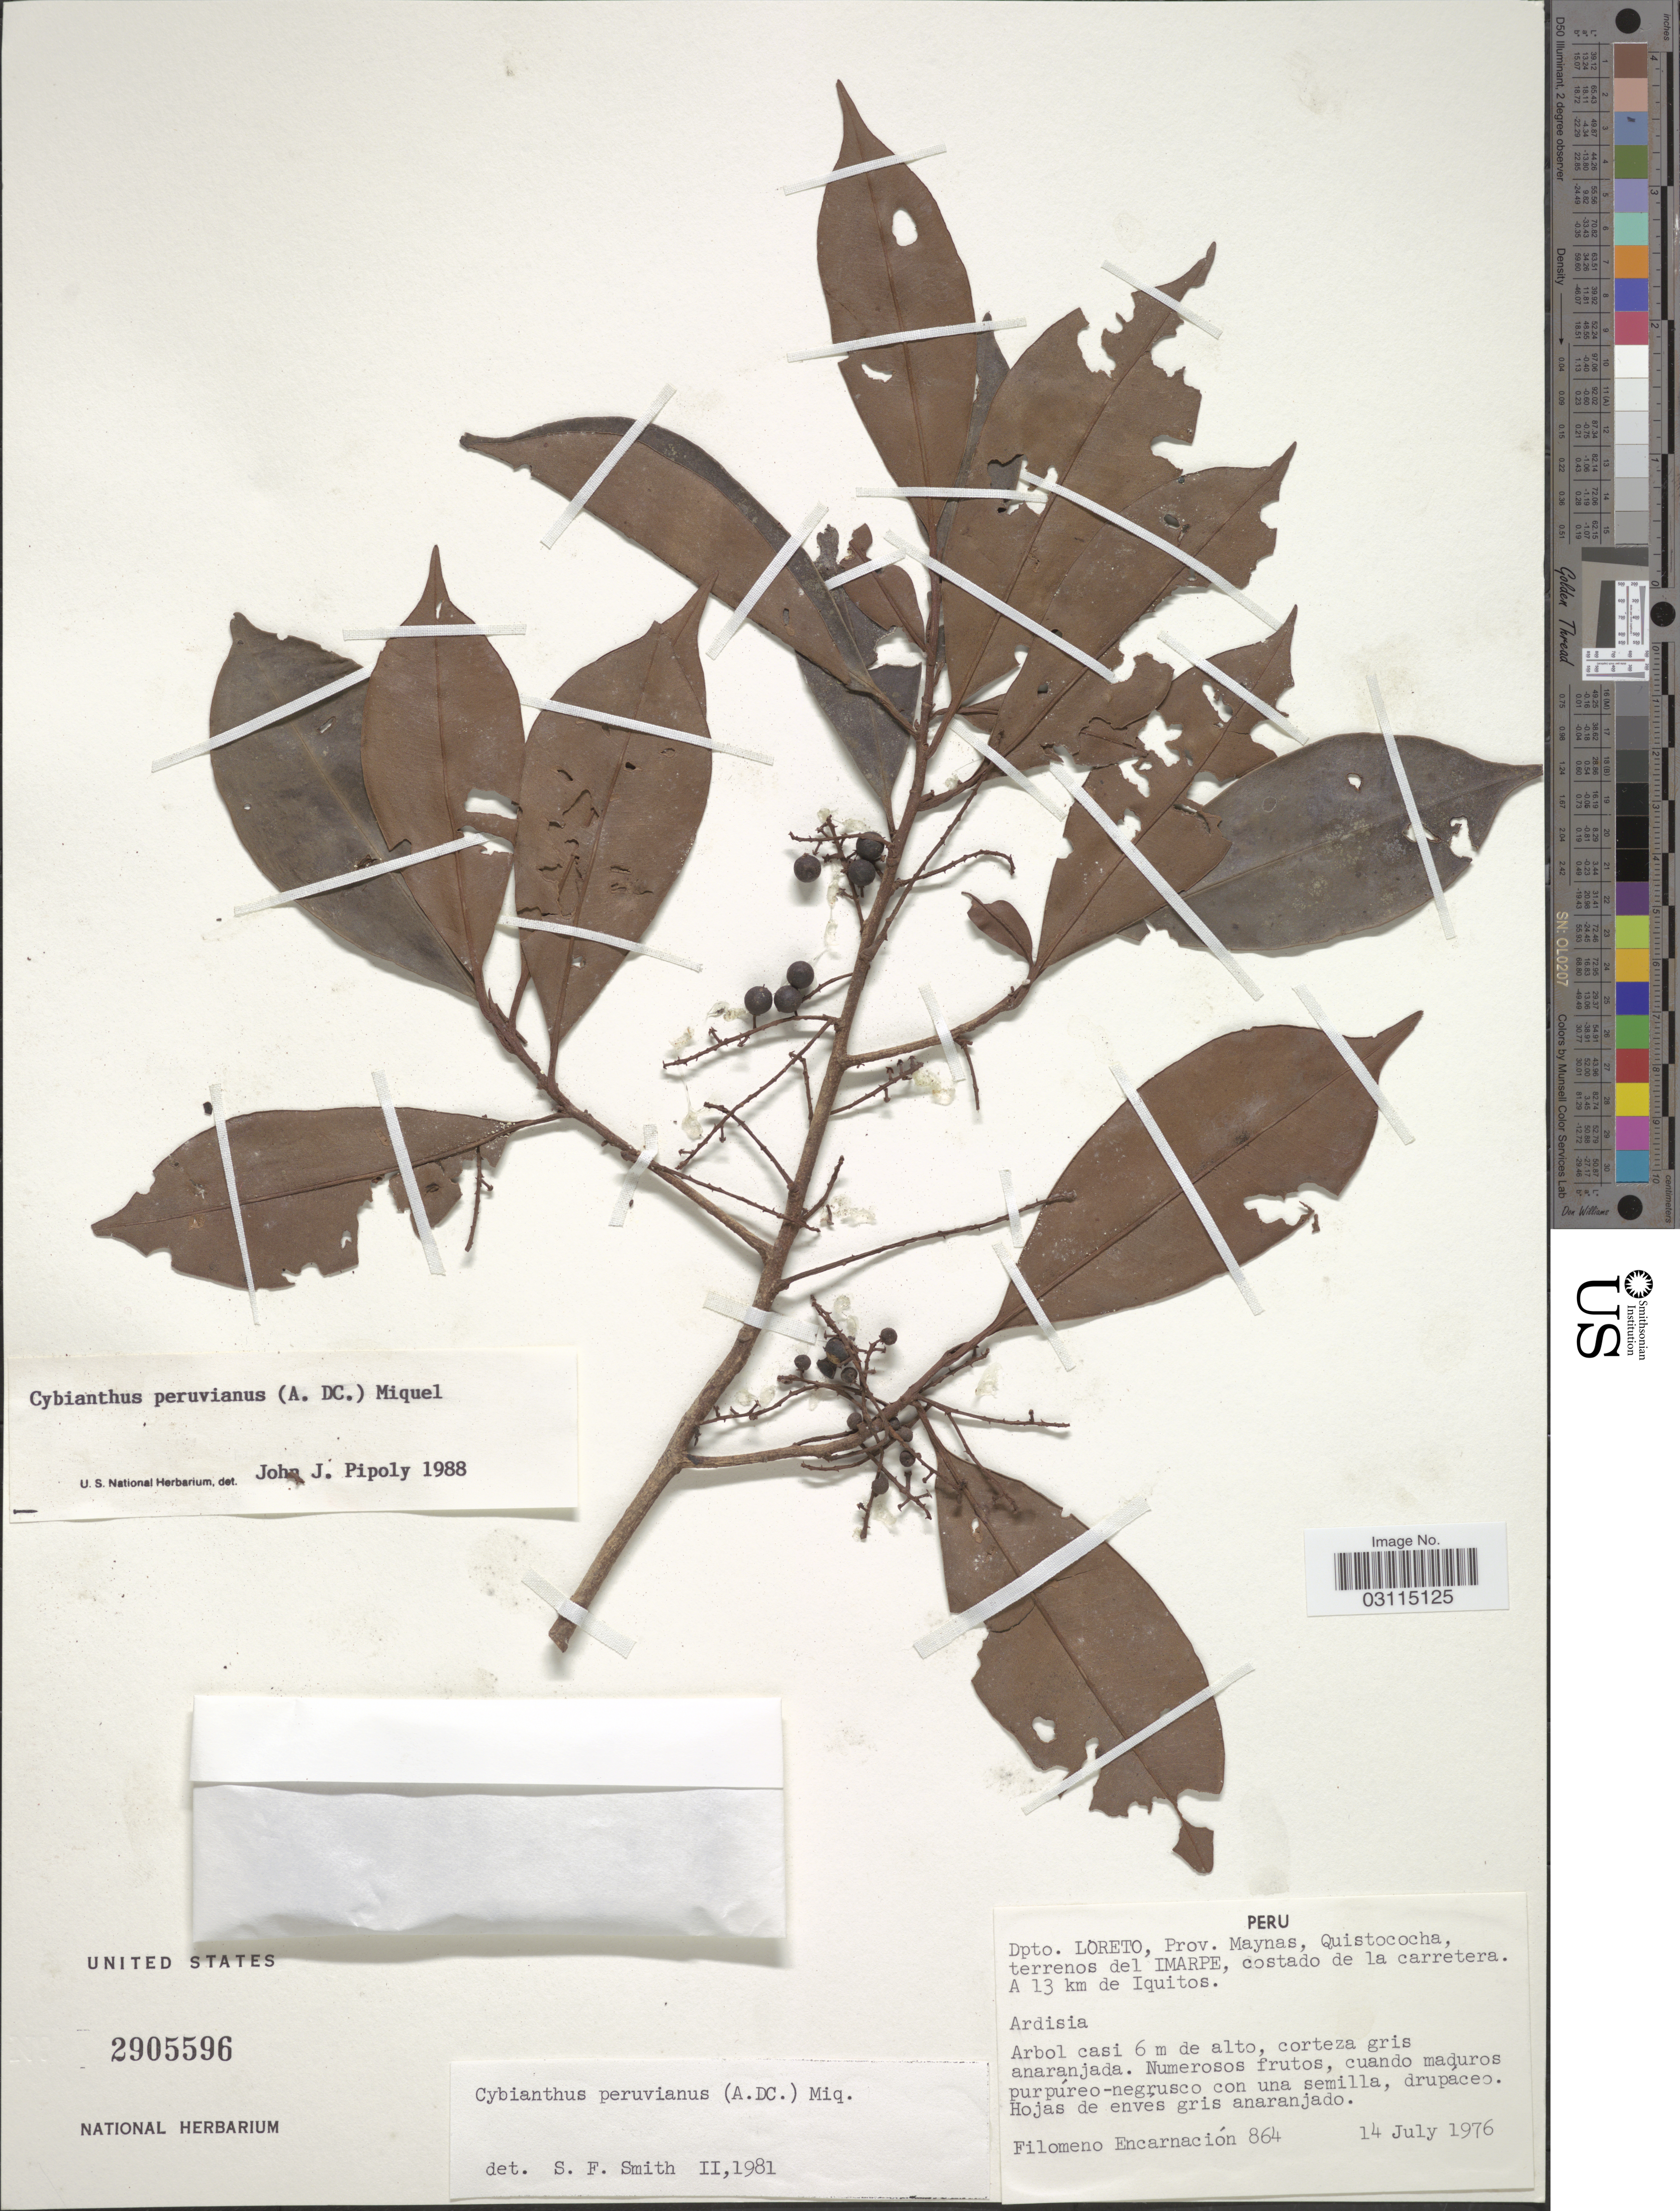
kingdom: Plantae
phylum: Tracheophyta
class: Magnoliopsida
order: Ericales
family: Primulaceae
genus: Cybianthus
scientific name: Cybianthus peruvianus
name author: (A. DC.) Miq.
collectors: F. Encarnación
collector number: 864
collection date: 1976-07-14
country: Peru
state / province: Loreto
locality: Dpto. Loreto, Prov. Maynas, Quistococha, terrenos del Imarpe, costado de la carretera, A 13 km de Iquitos.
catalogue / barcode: US 2905596